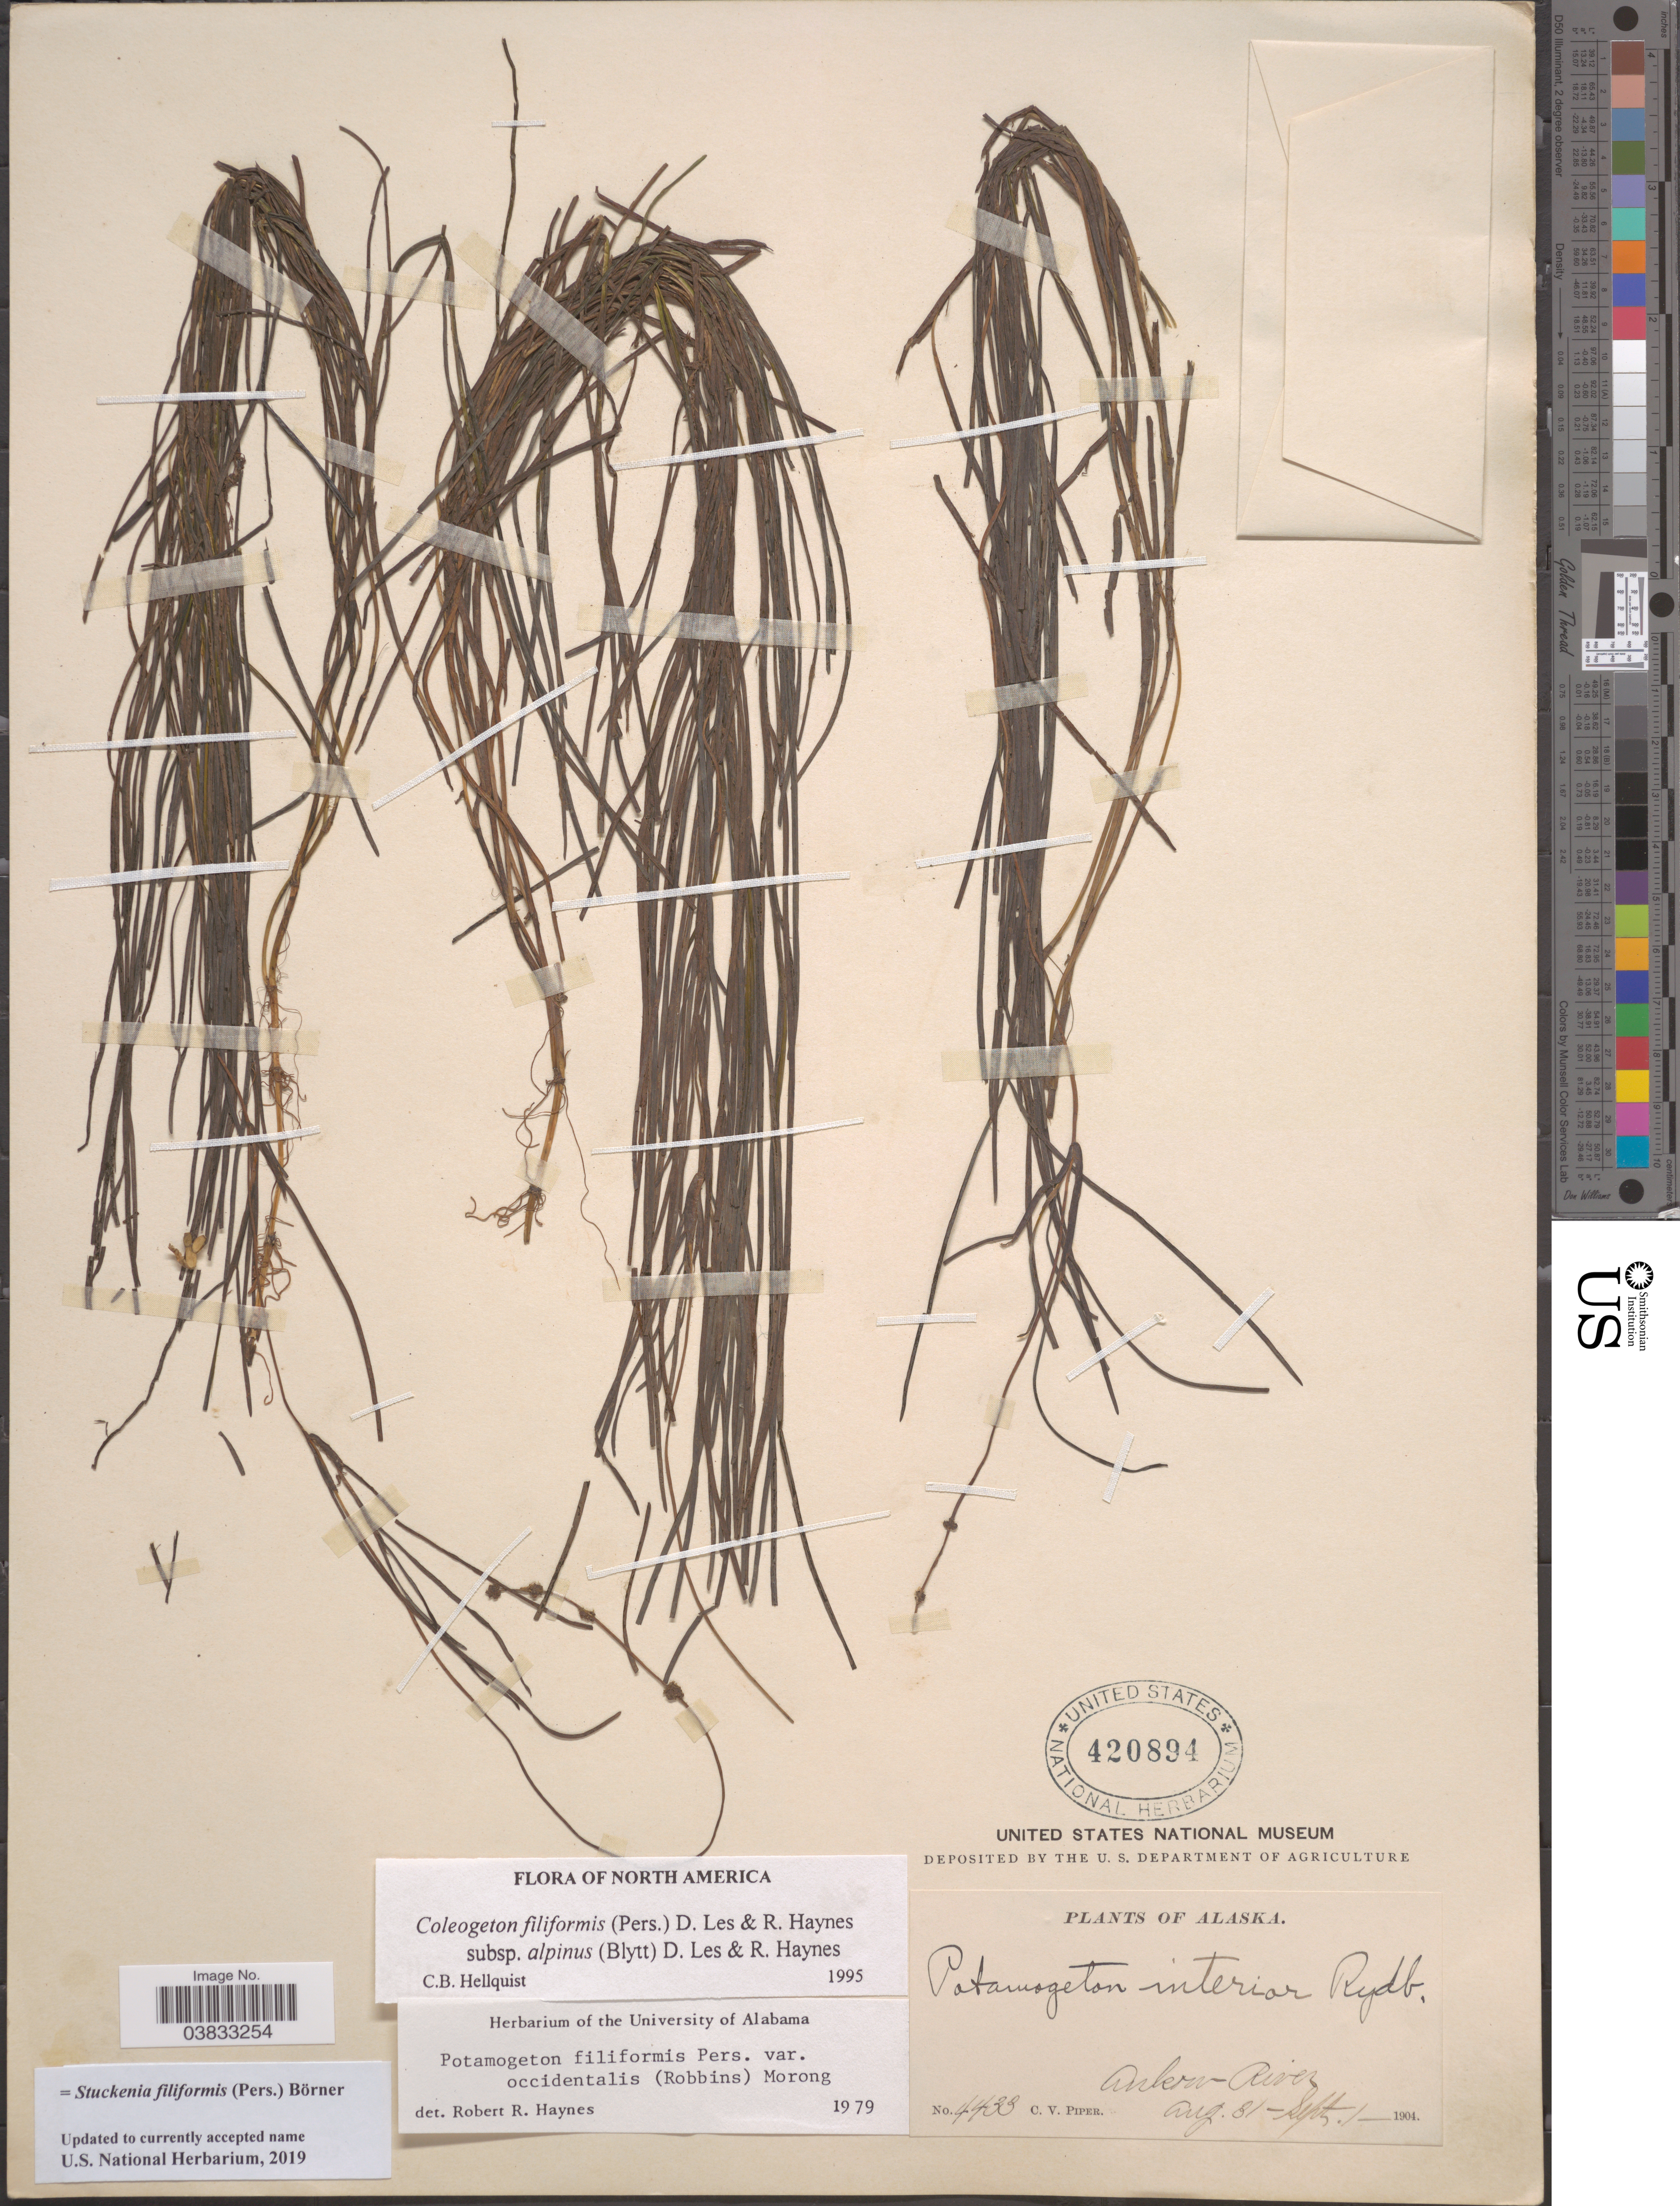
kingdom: Plantae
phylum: Tracheophyta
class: Liliopsida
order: Alismatales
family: Potamogetonaceae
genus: Stuckenia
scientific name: Stuckenia filiformis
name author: (Pers.) Börner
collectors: C. V. Piper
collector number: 4433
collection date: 1904-08-31/1904-09-01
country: United States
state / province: Alaska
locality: Ankow River.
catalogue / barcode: US 420894